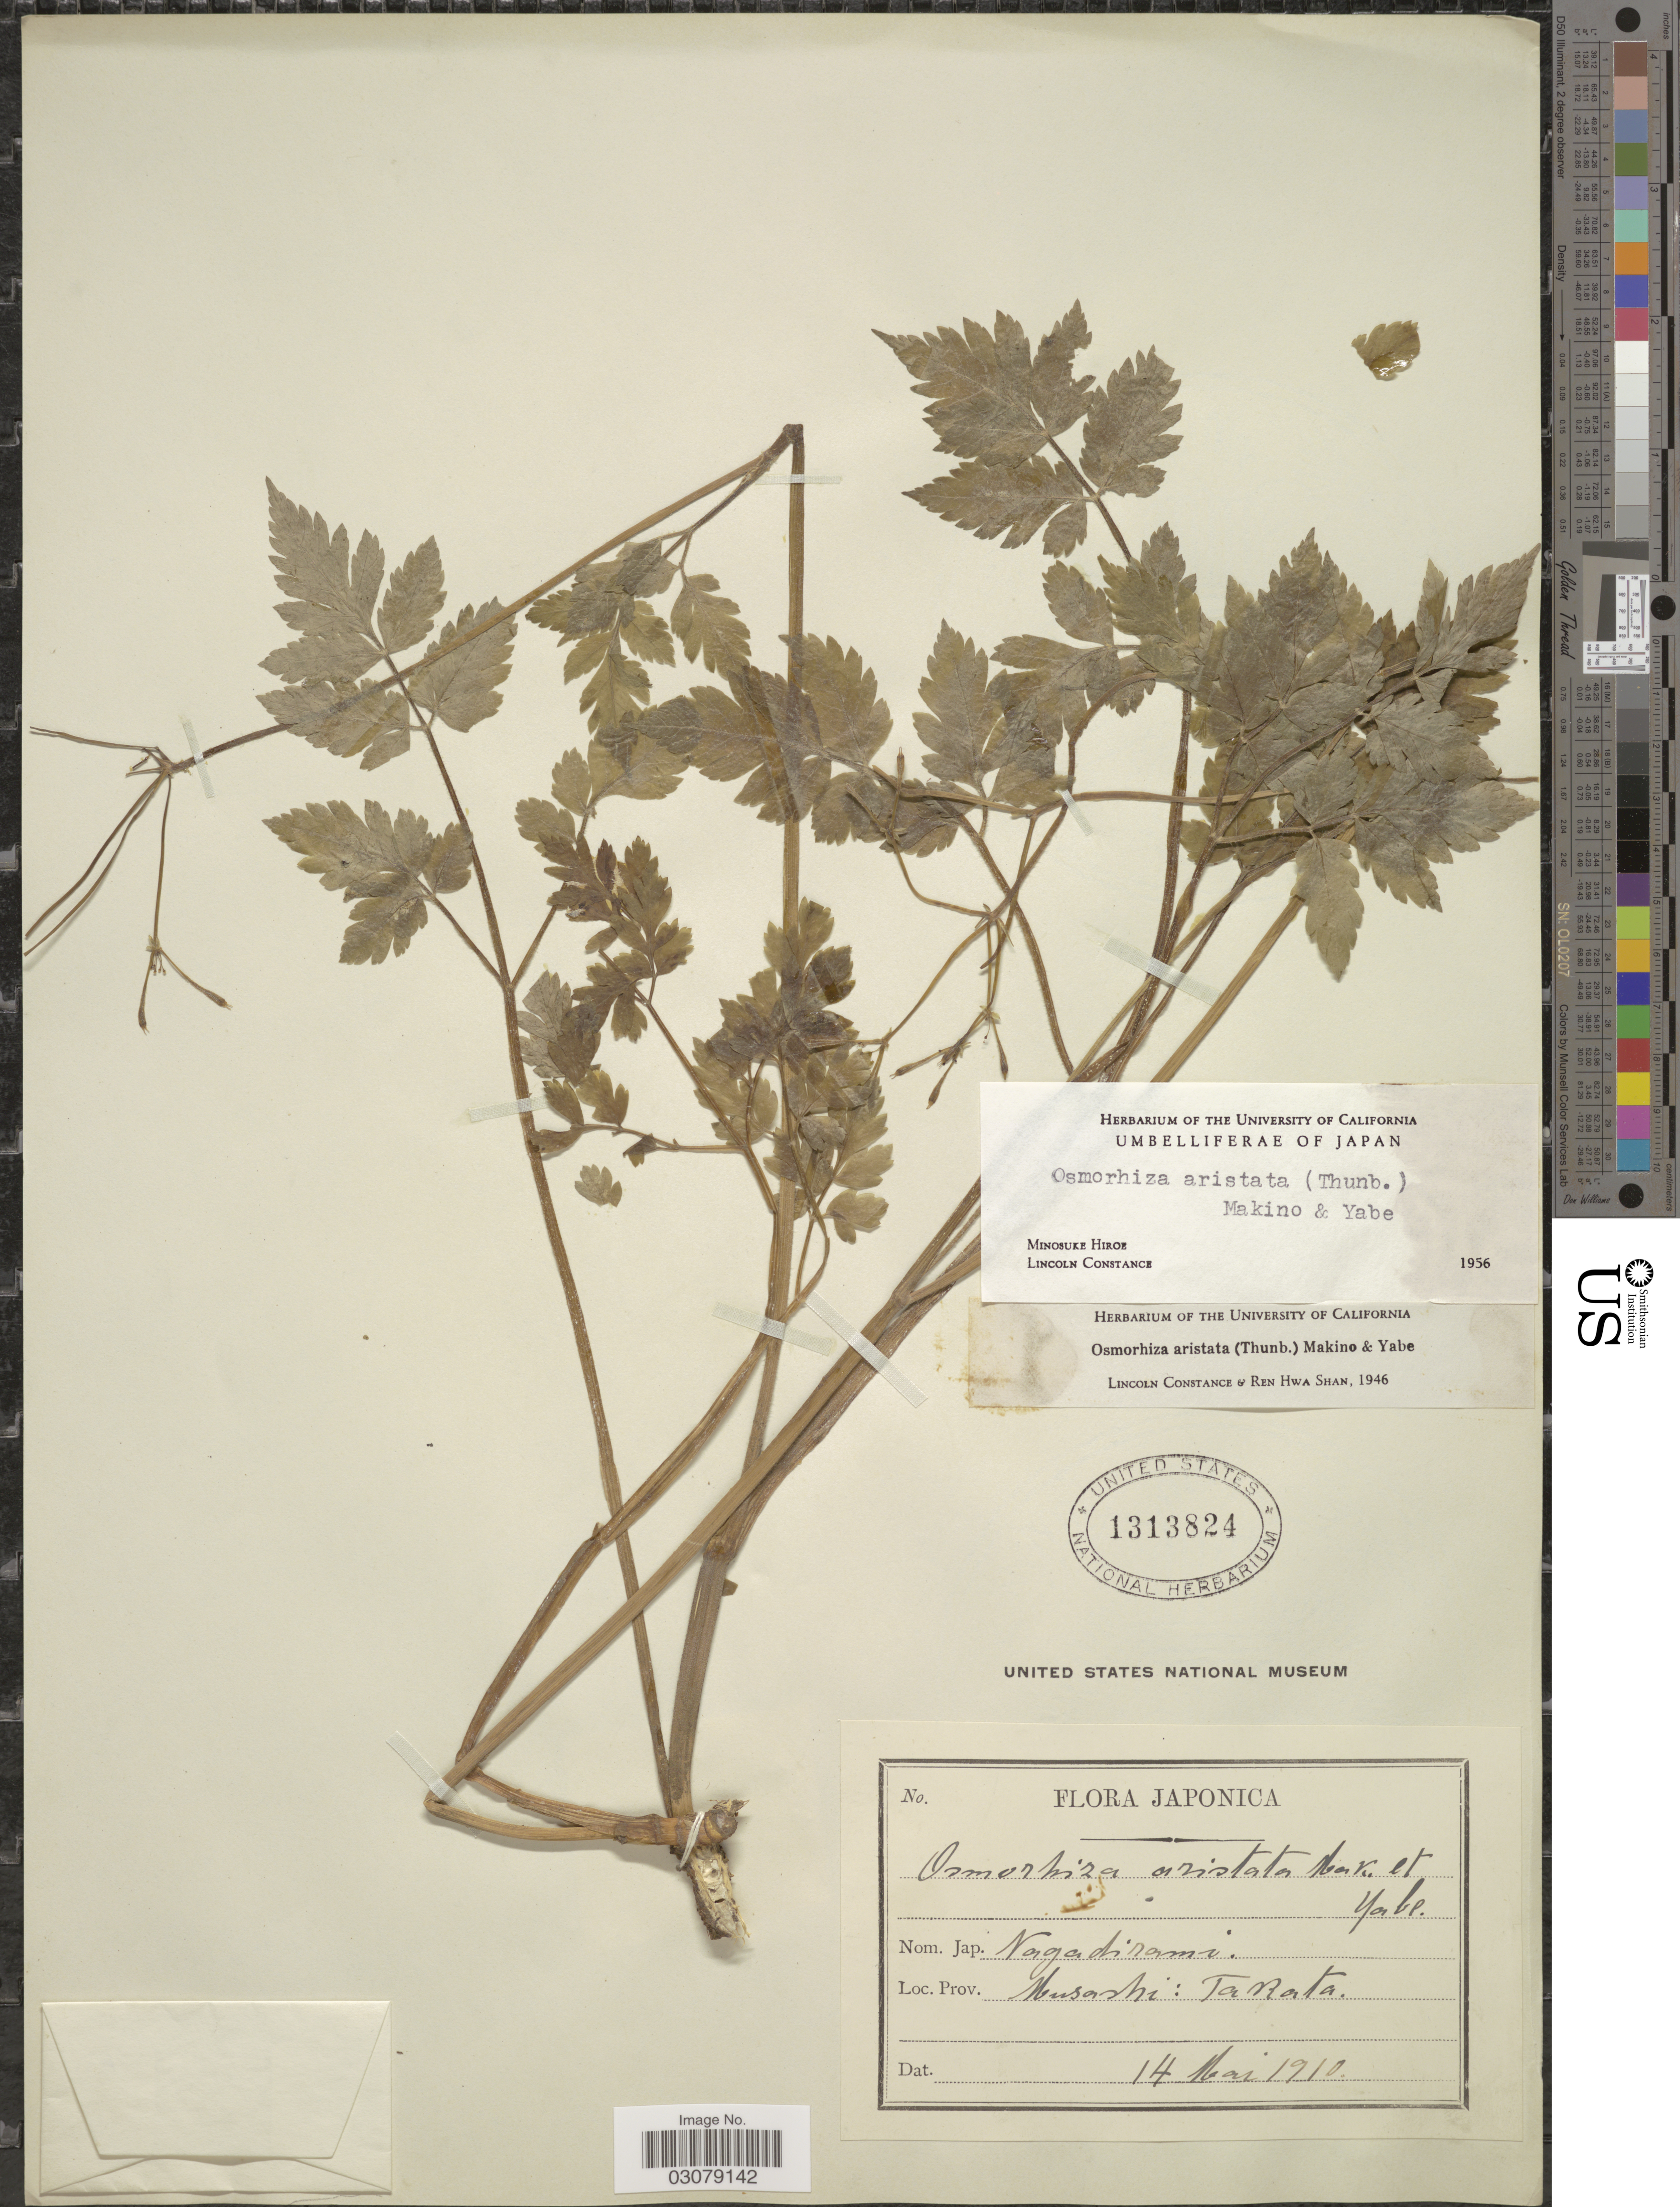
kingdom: Plantae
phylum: Tracheophyta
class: Magnoliopsida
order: Apiales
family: Apiaceae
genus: Osmorhiza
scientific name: Osmorhiza aristata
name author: (Thunb.) Rydb.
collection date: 1910-05-14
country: Japan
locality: Musashi: Takata.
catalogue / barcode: US 1313824